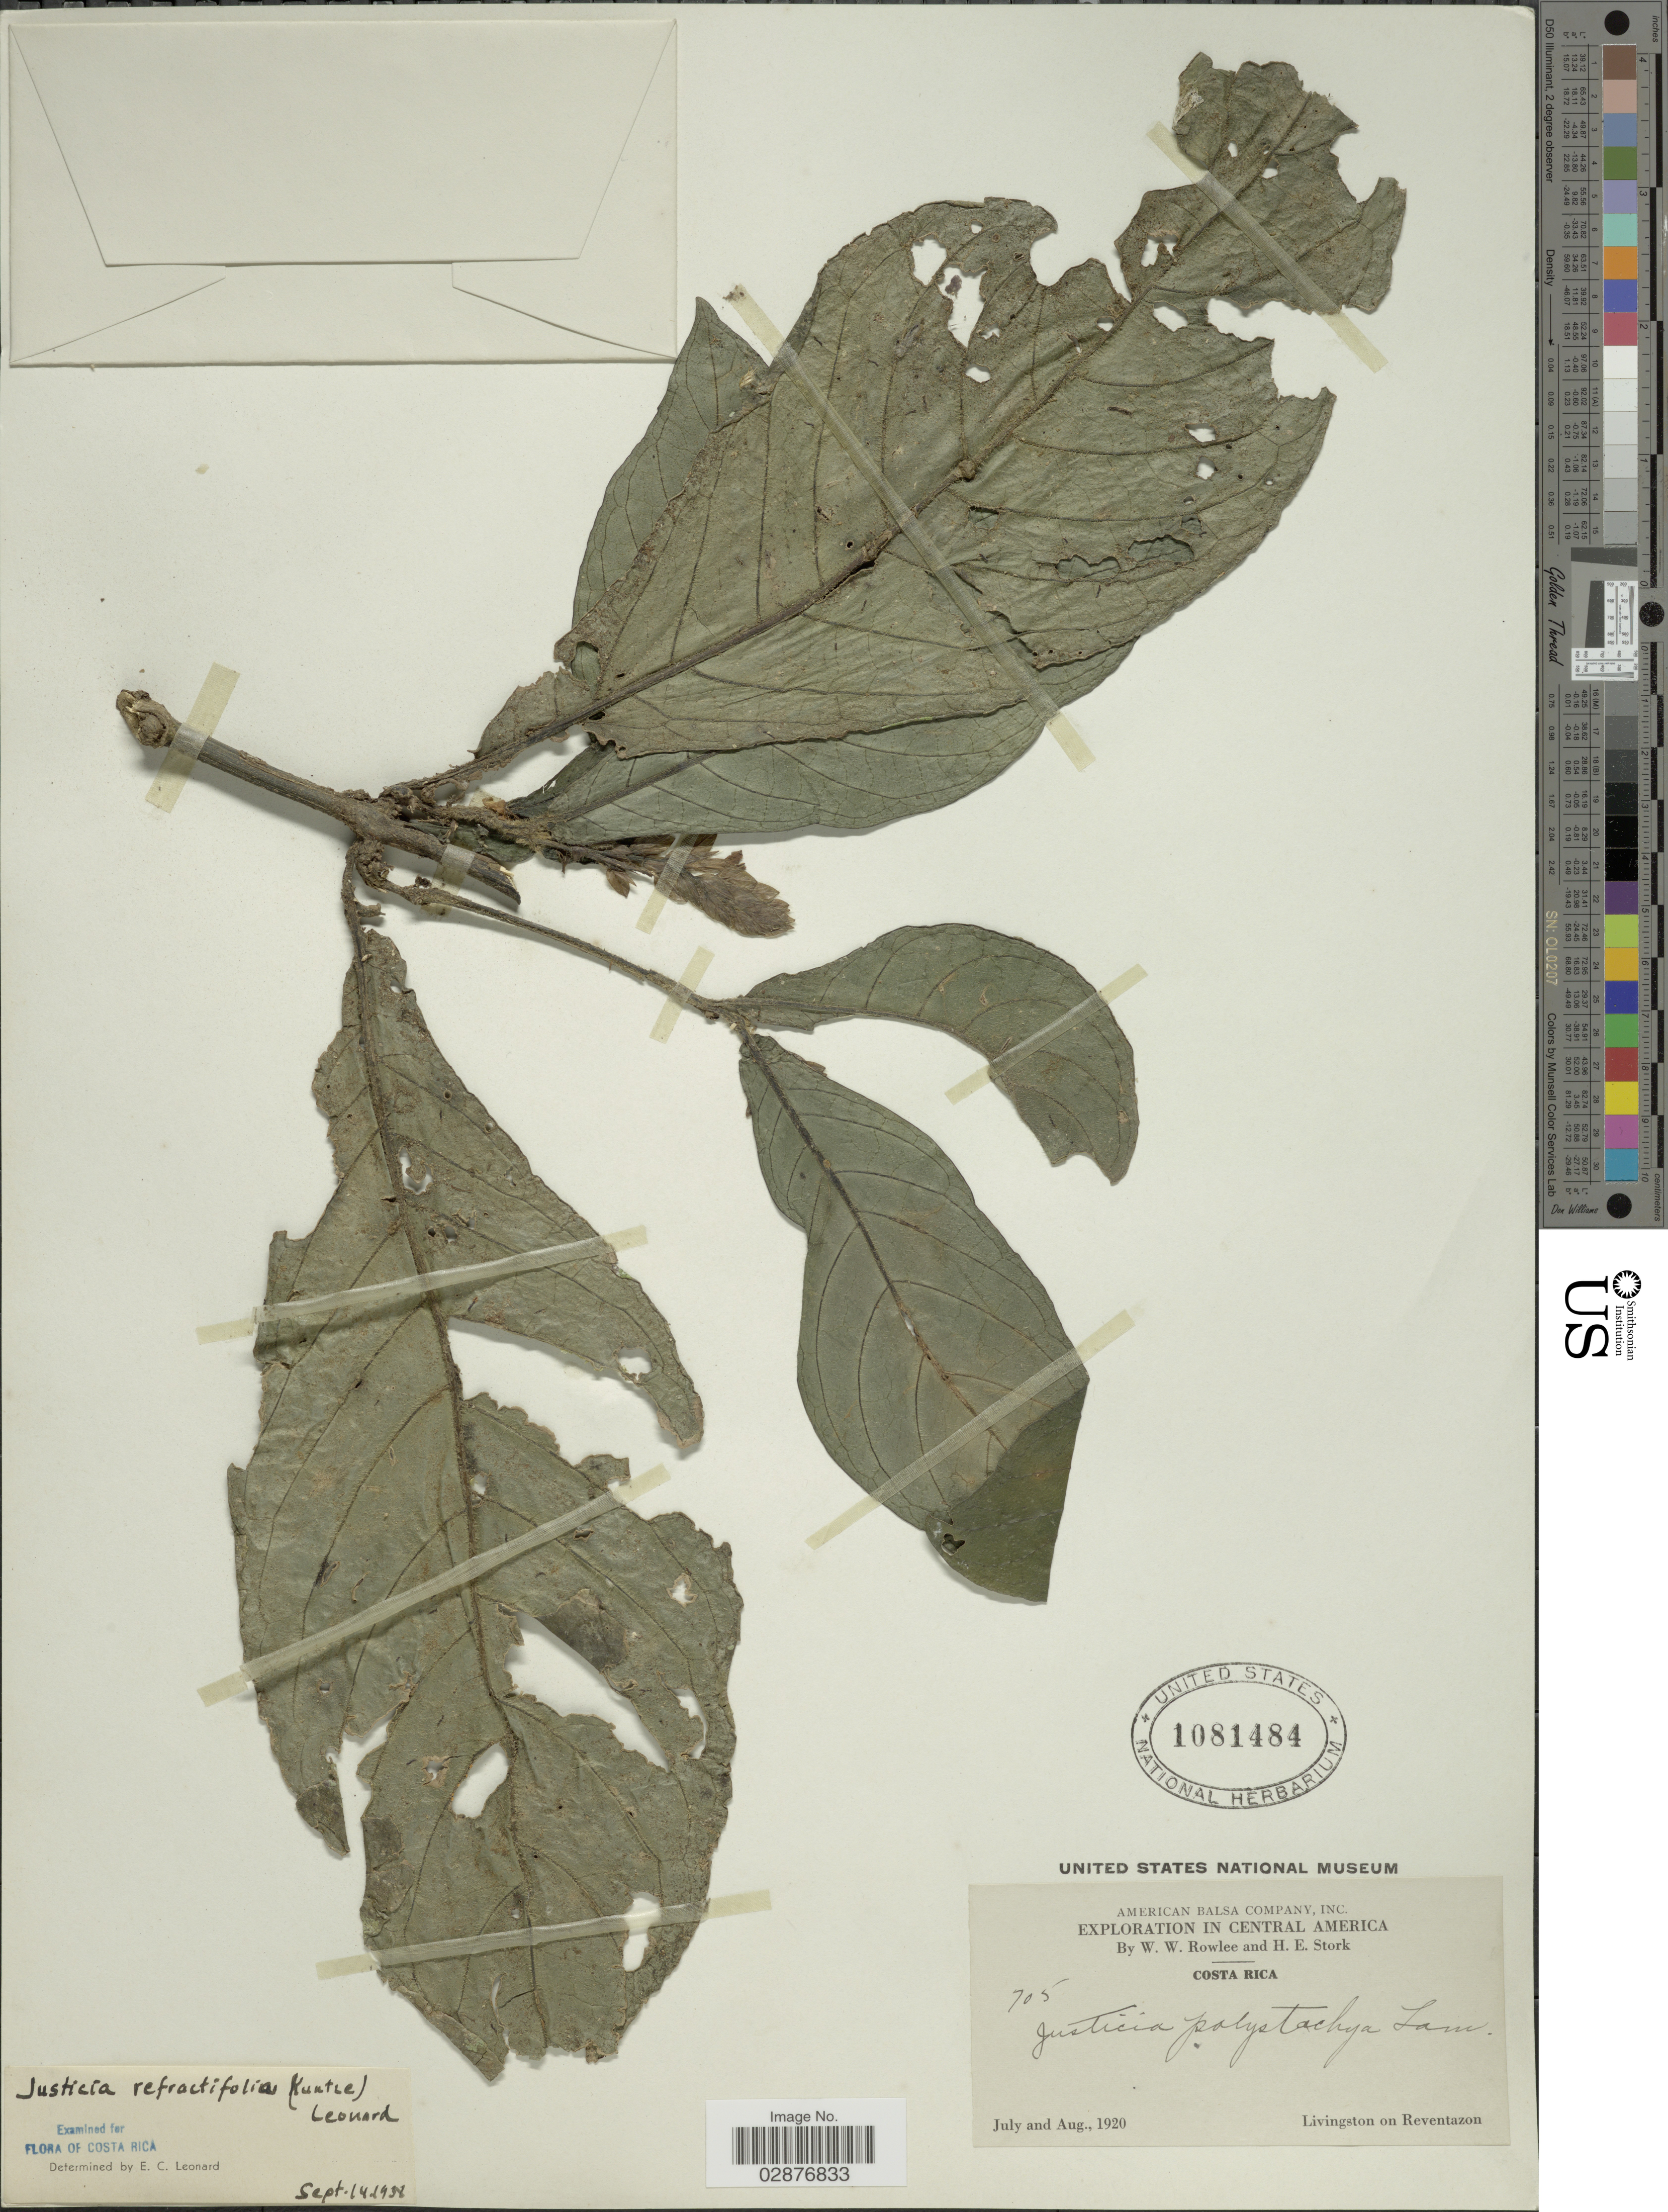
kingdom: Plantae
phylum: Tracheophyta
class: Magnoliopsida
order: Lamiales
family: Acanthaceae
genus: Justicia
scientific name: Justicia refractifolia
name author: (Kuntze) Leonard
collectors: W. W. Rowlee & H. E. Stork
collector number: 705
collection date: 1920-07/1920-08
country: Costa Rica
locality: Livingston on Reventazon.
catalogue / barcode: US 1081484